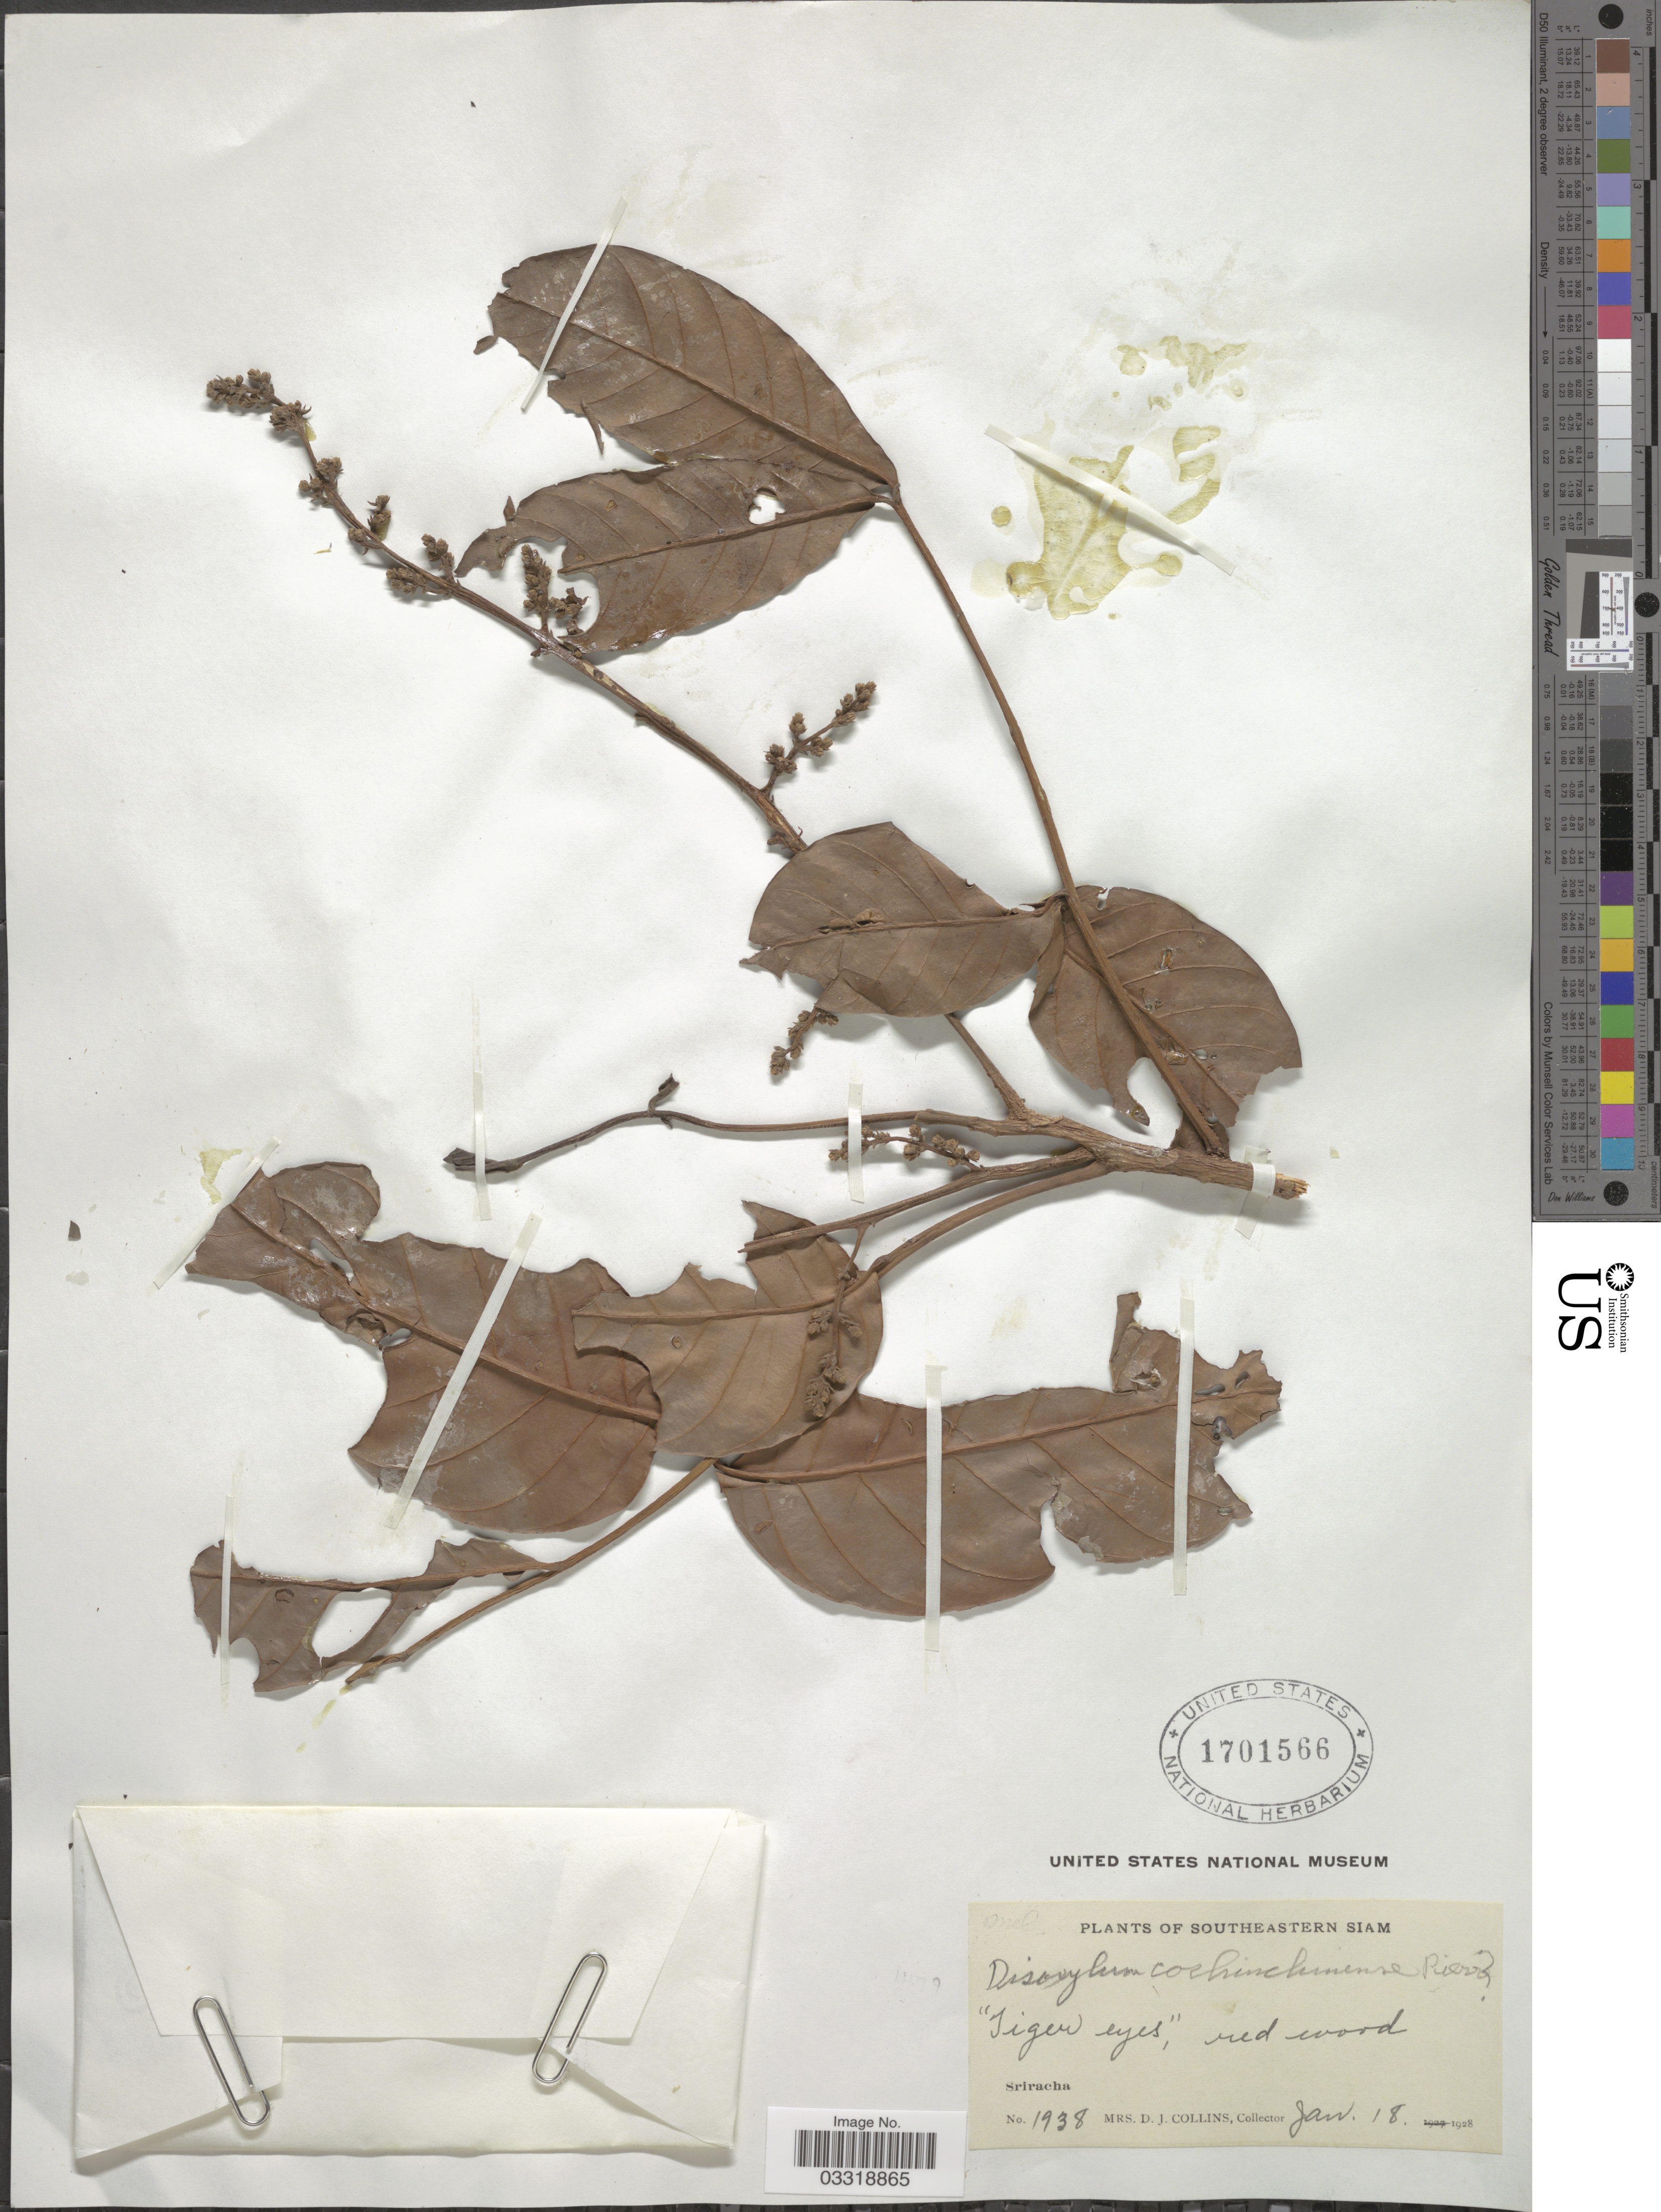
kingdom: Plantae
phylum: Tracheophyta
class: Magnoliopsida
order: Sapindales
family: Meliaceae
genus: Prasoxylon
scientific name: Prasoxylon excelsum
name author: (Spreng.) Mabb.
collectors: Mrs. D. J. Collins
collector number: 1938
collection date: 1928-01-18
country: Thailand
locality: Southeastern Siam. Sriracha.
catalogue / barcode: US 1701566